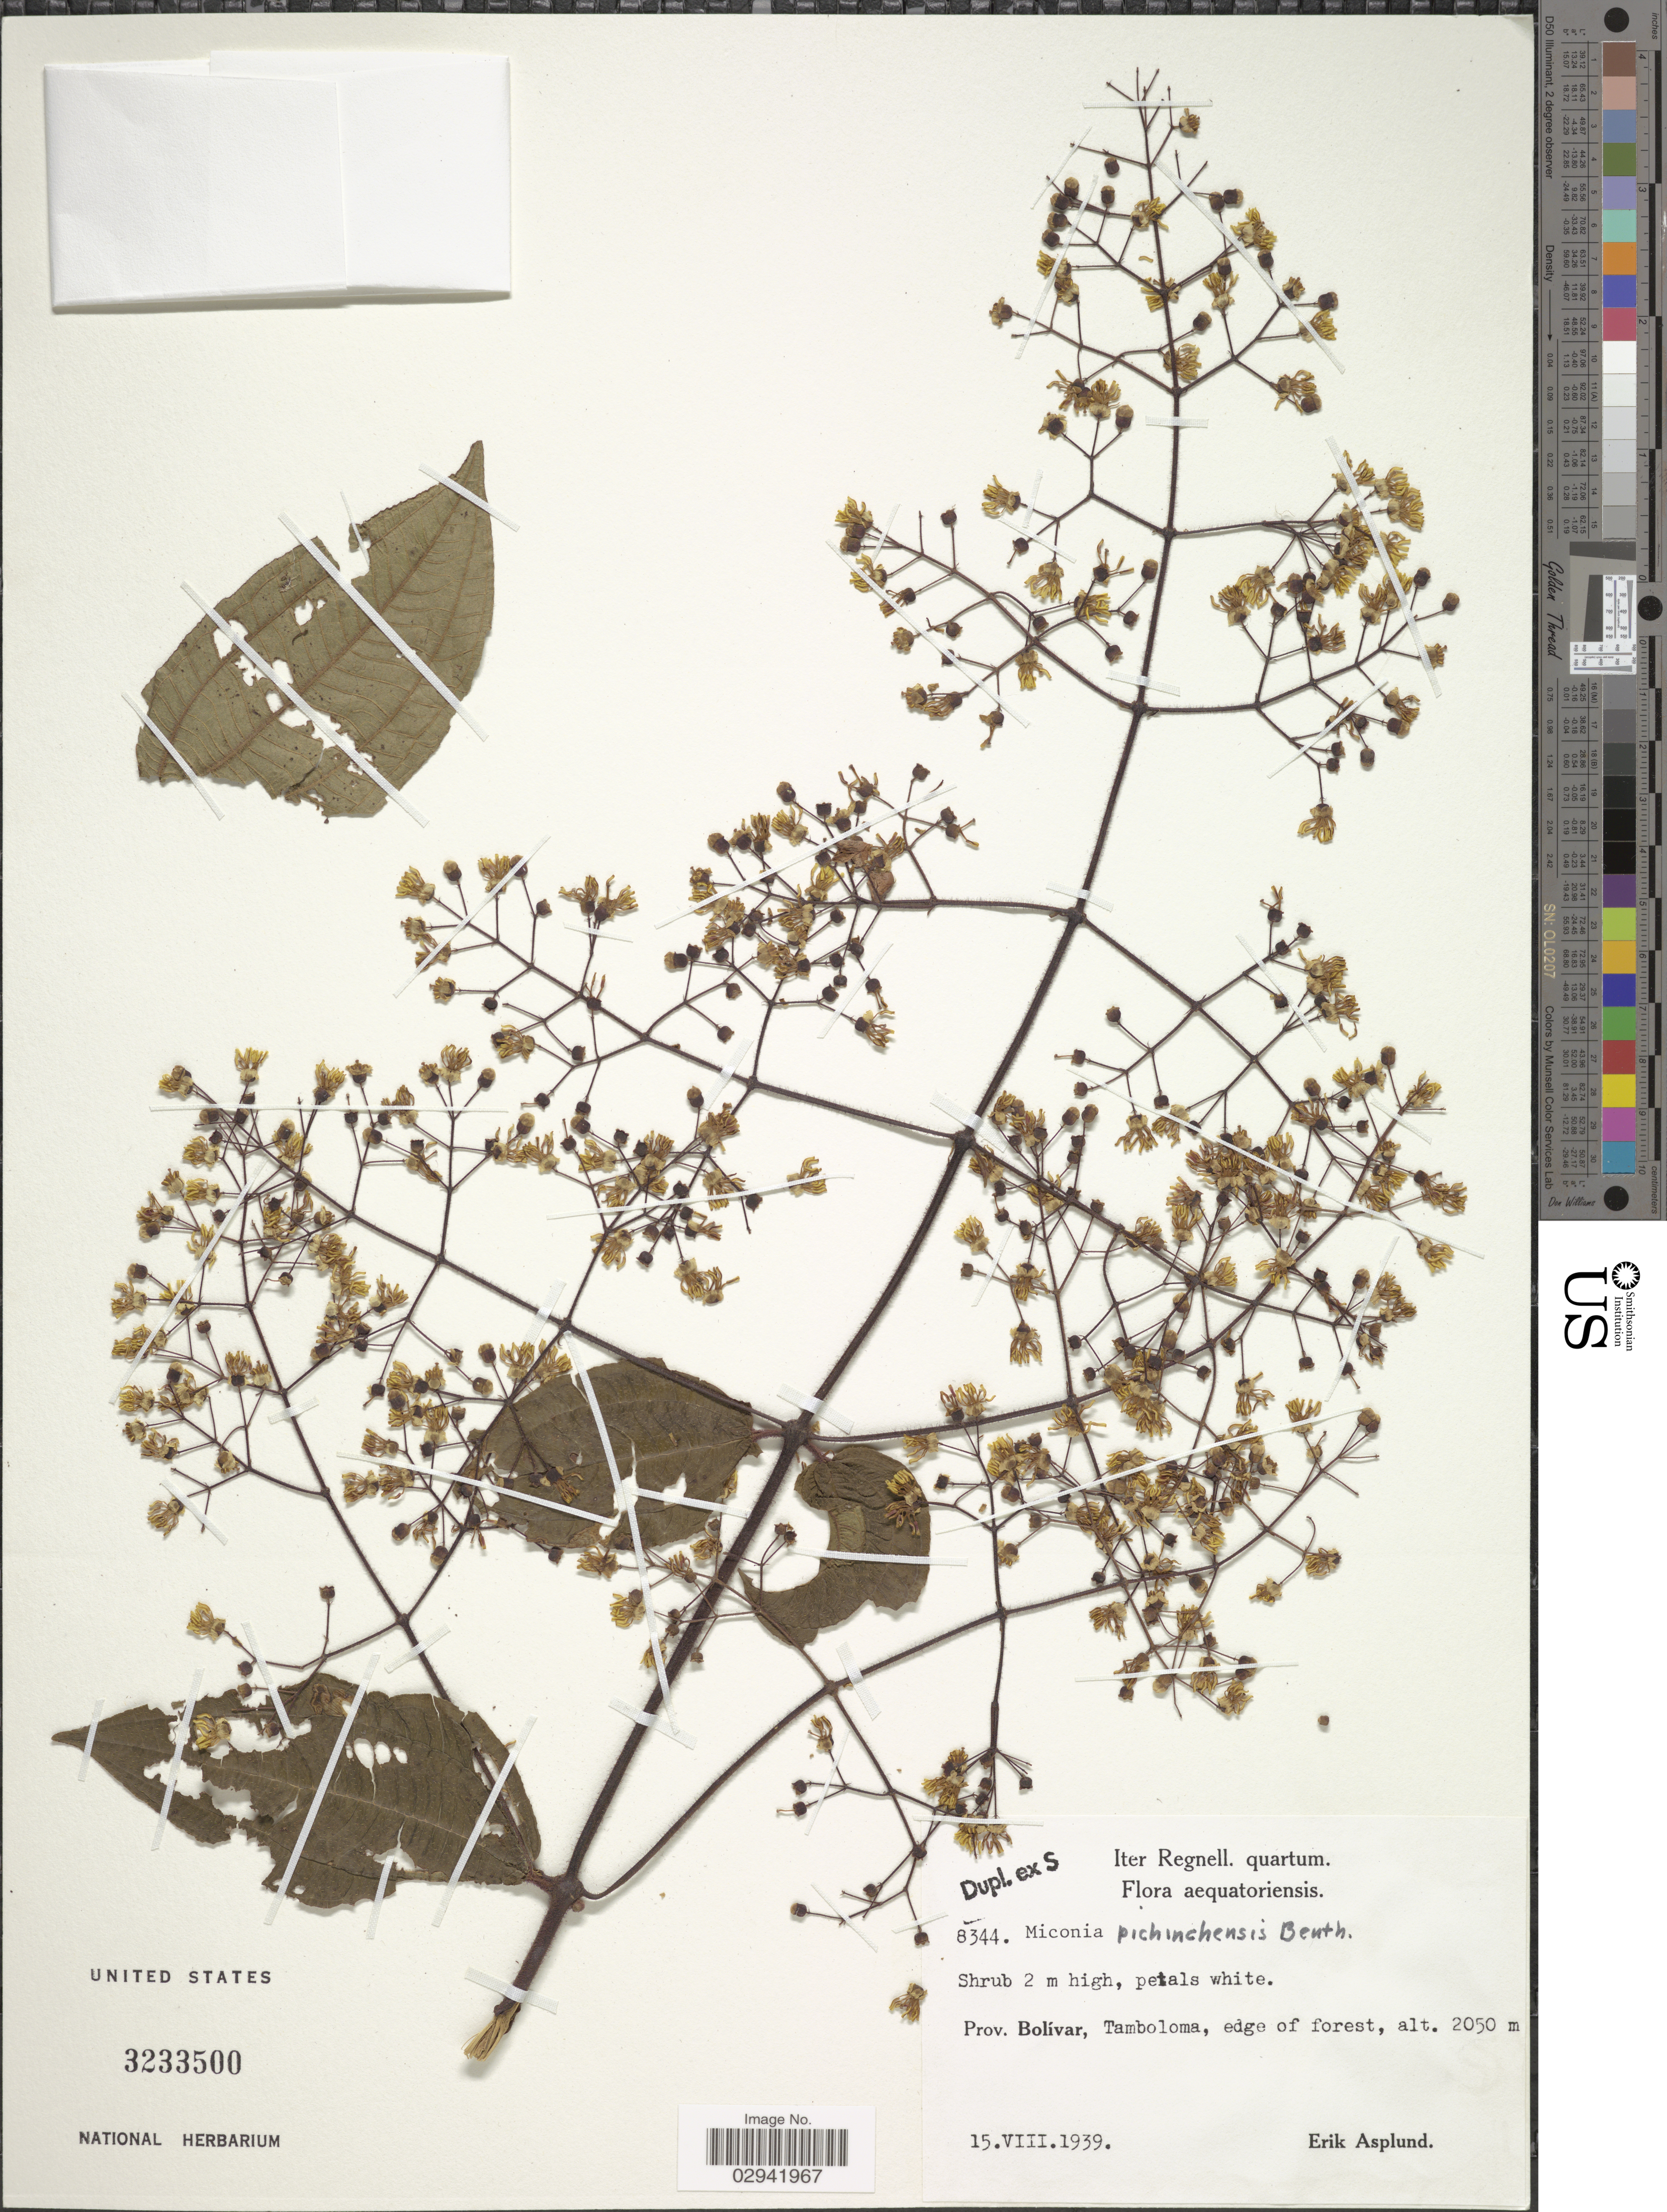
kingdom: Plantae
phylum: Tracheophyta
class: Magnoliopsida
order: Myrtales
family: Melastomataceae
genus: Miconia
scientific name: Miconia pichinchensis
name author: Benth.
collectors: E. Asplund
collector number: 8344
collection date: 1939-08-15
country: Ecuador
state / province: Bolívar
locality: Tambolama.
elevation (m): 2050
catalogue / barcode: US 3233500